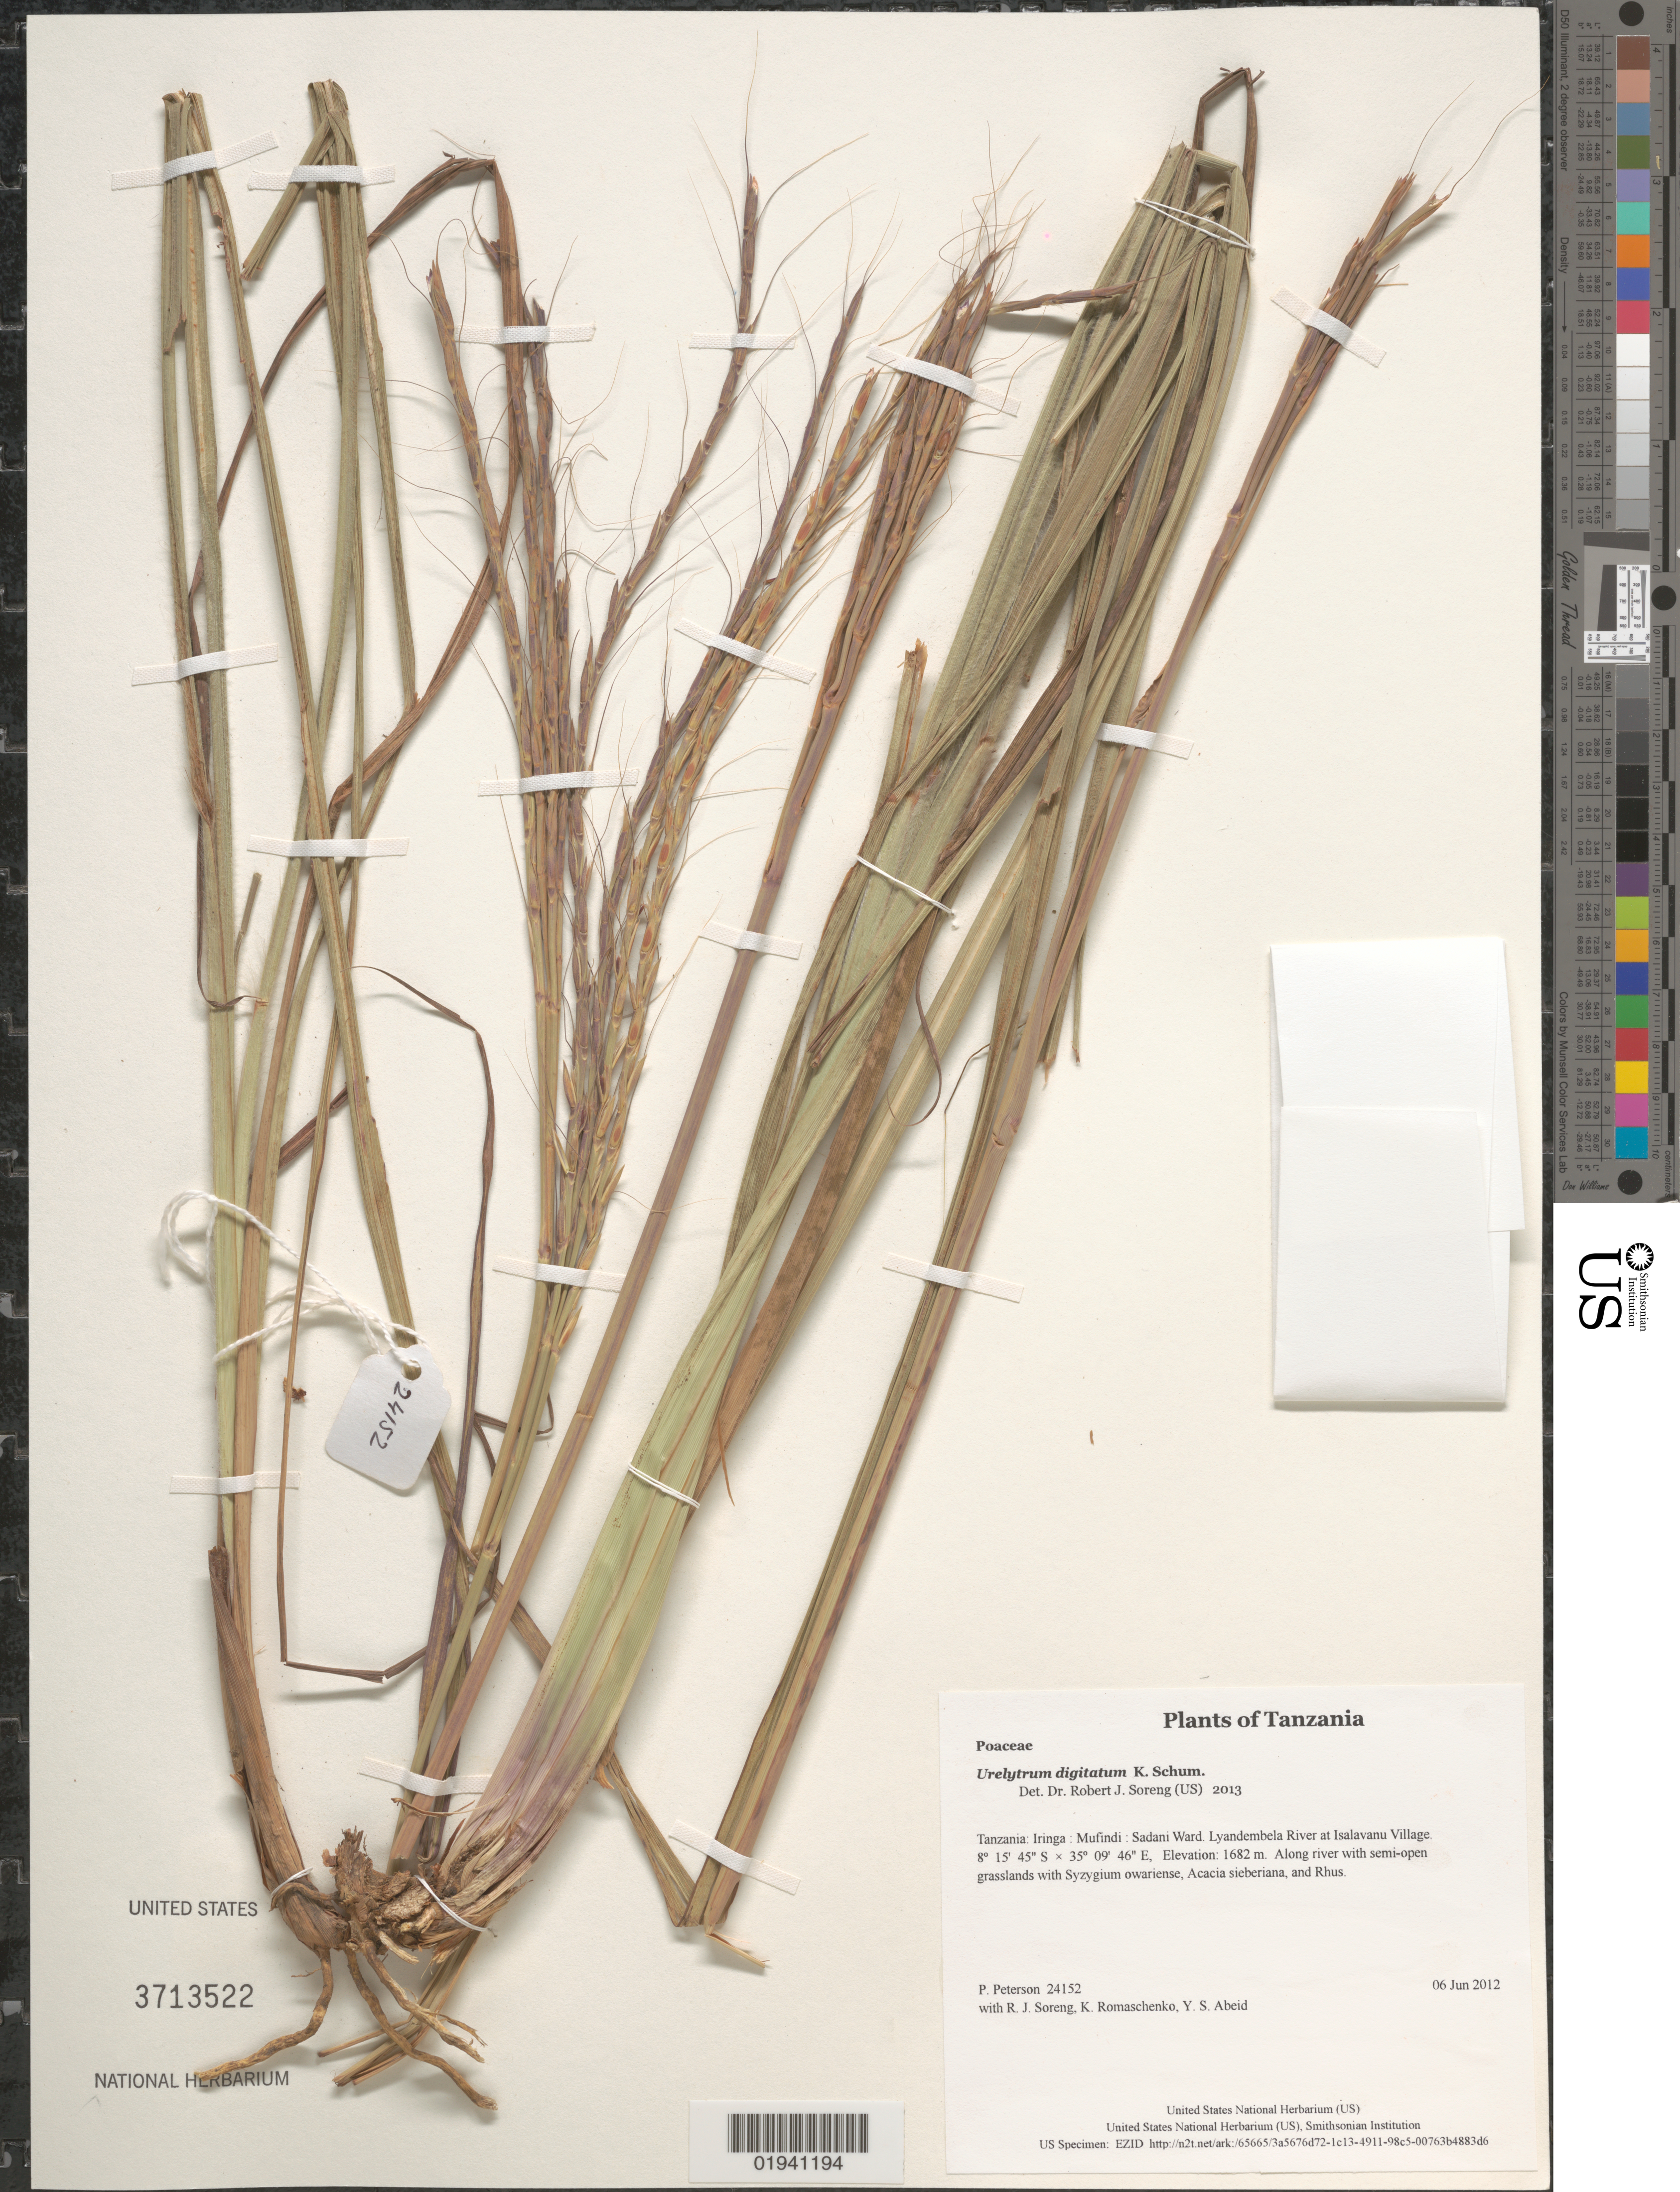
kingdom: Plantae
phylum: Tracheophyta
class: Liliopsida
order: Poales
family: Poaceae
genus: Urelytrum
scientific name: Urelytrum digitatum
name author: K. Schum.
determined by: Soreng, Robert J., Research Associate (BOT), Smithsonian Institution - National Museum of Natural History (UNITED STATES)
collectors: P. M. Peterson, R. J. Soreng, K. Romaschenko & Y. Abeid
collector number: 24152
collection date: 2012-06-06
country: Tanzania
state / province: Iringa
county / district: Mufindi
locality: Sadani Ward. Lyandembela River at Isalavanu Village.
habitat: Along river with semi-open grasslands with Syzygium owariense, Acacia sieberiana, and Rhus.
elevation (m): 1682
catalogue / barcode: US 3713522